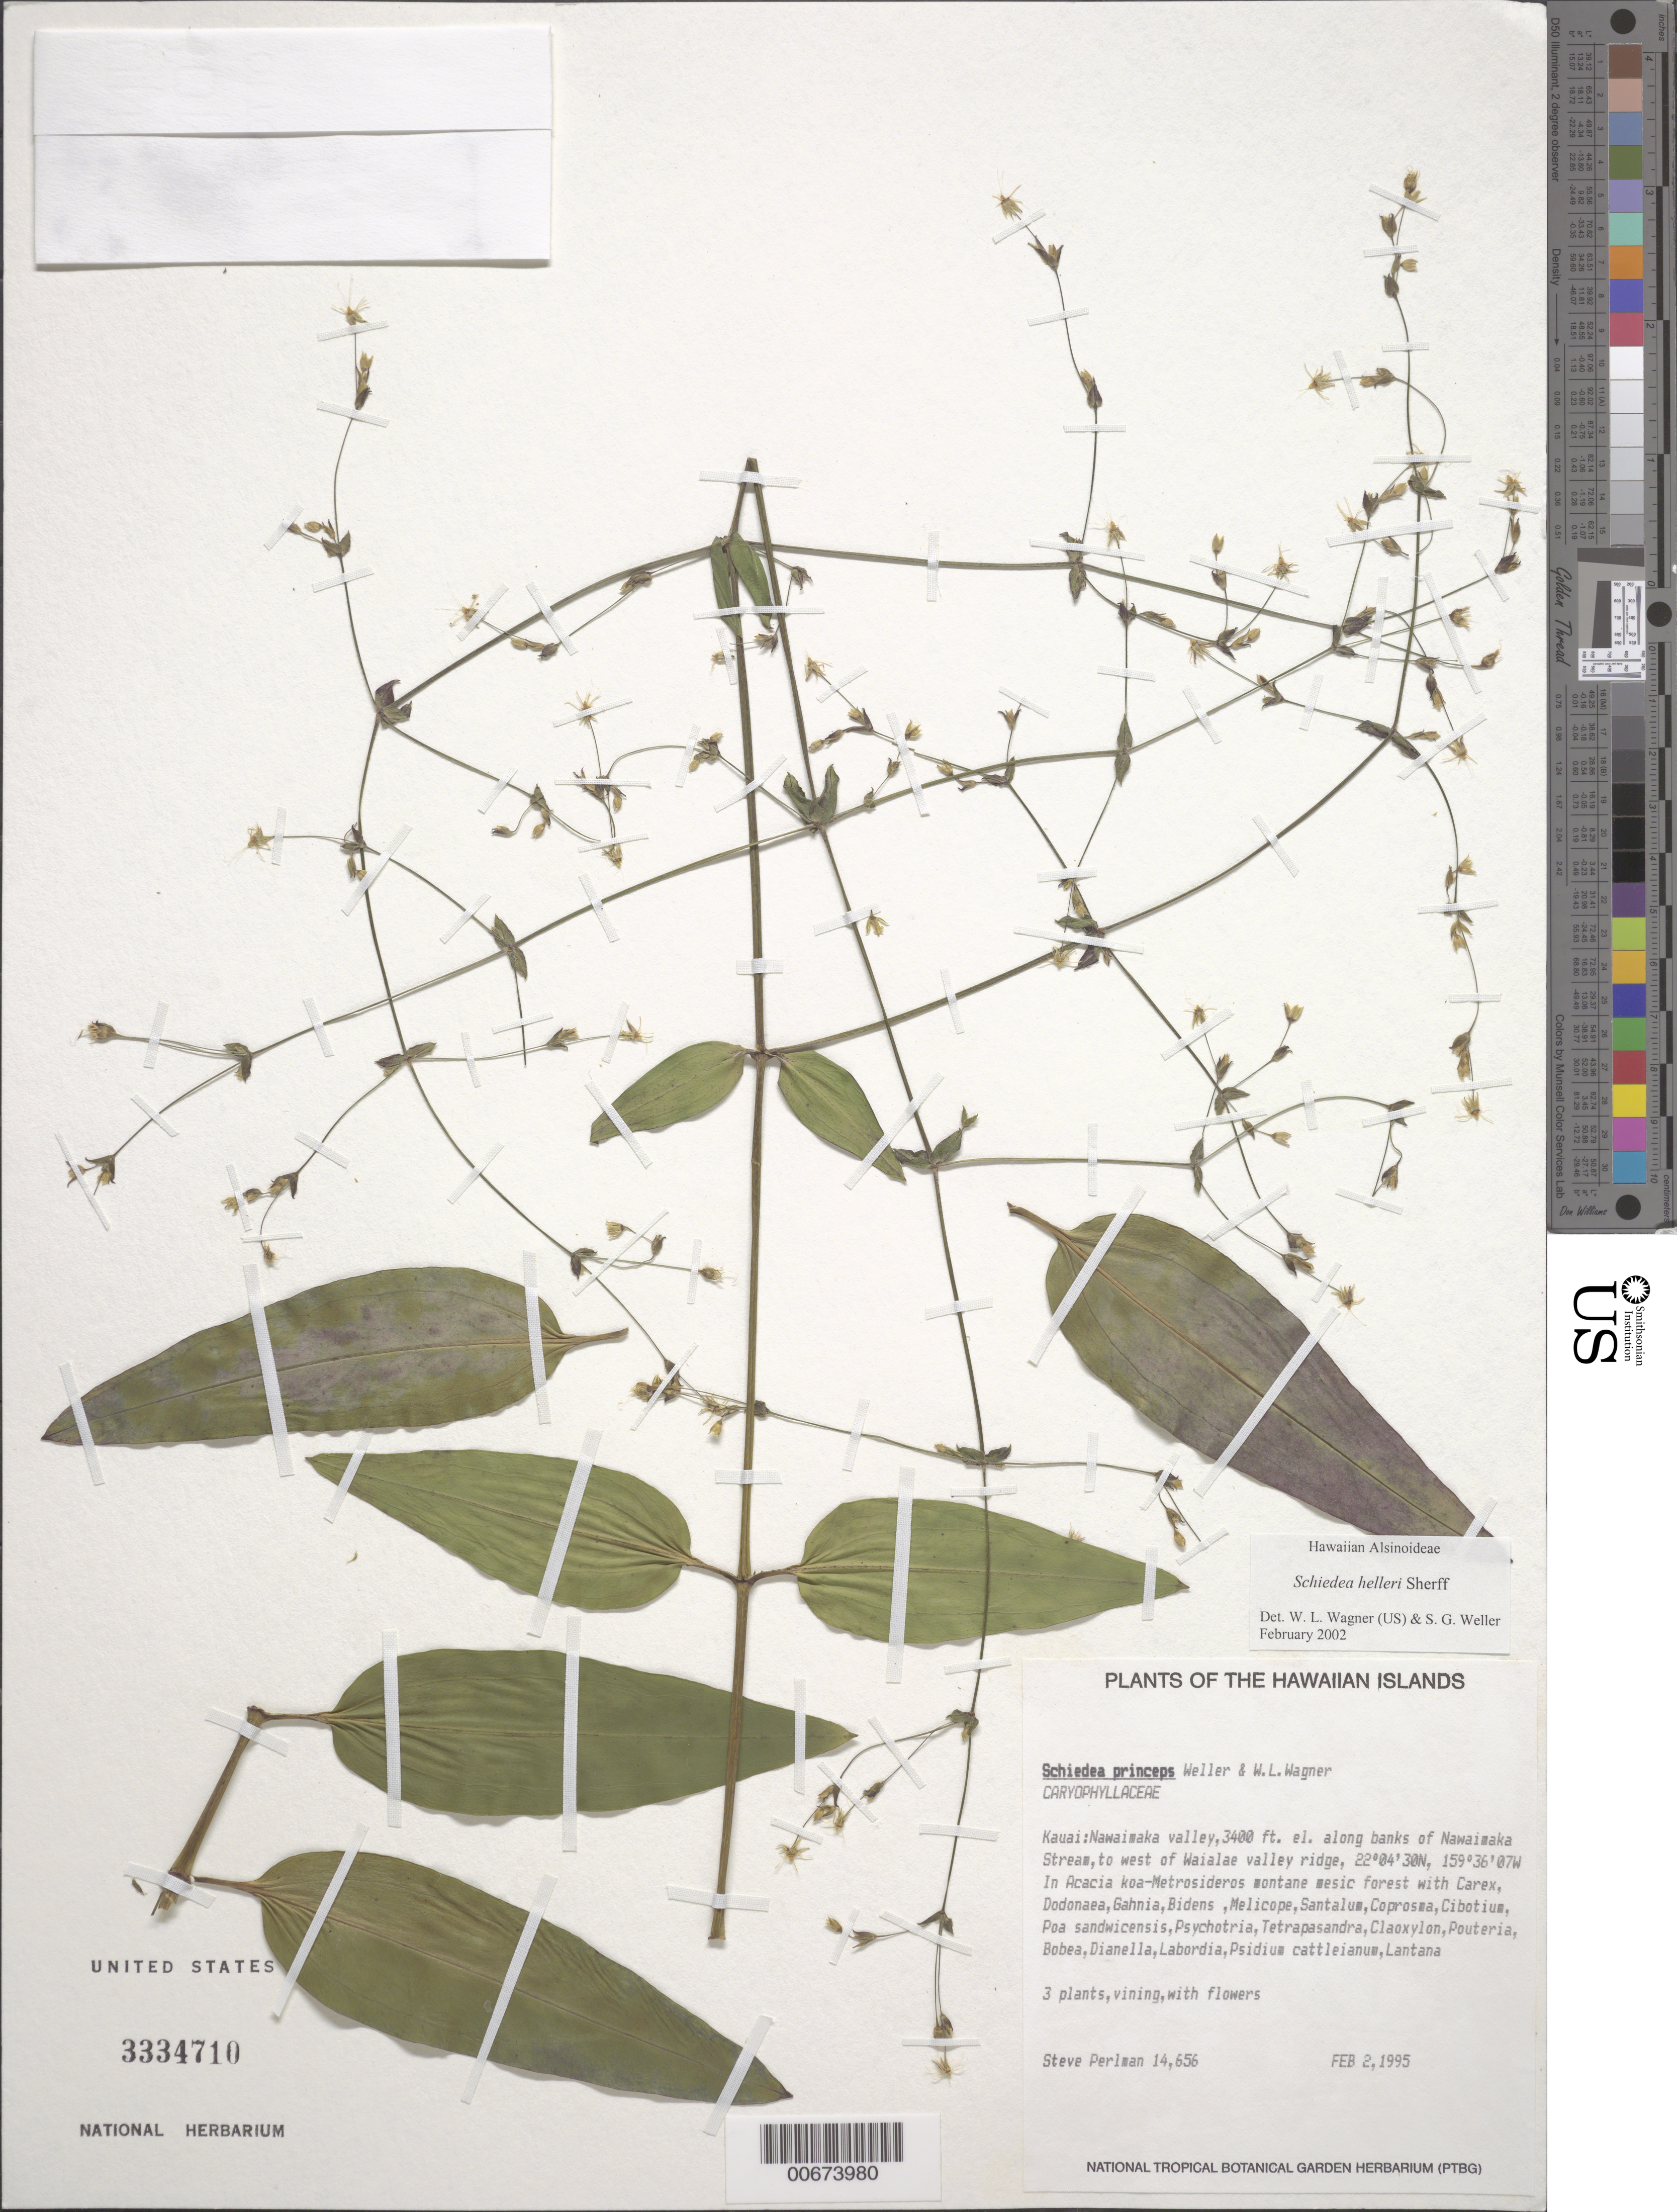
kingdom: Plantae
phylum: Tracheophyta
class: Magnoliopsida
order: Caryophyllales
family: Caryophyllaceae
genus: Schiedea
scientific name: Schiedea helleri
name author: Sherff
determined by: Wagner, W. L.; Weller, Stephen G.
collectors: S. P. Perlman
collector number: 14656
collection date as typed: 2 Feb 1995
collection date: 1995-02-02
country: United States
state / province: Hawaii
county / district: Kauai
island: Kaua'i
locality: Nawaimaka valley, along banks of Nawaimaka Stream, to W of Waialae valley ridge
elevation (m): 1036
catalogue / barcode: US 3334710